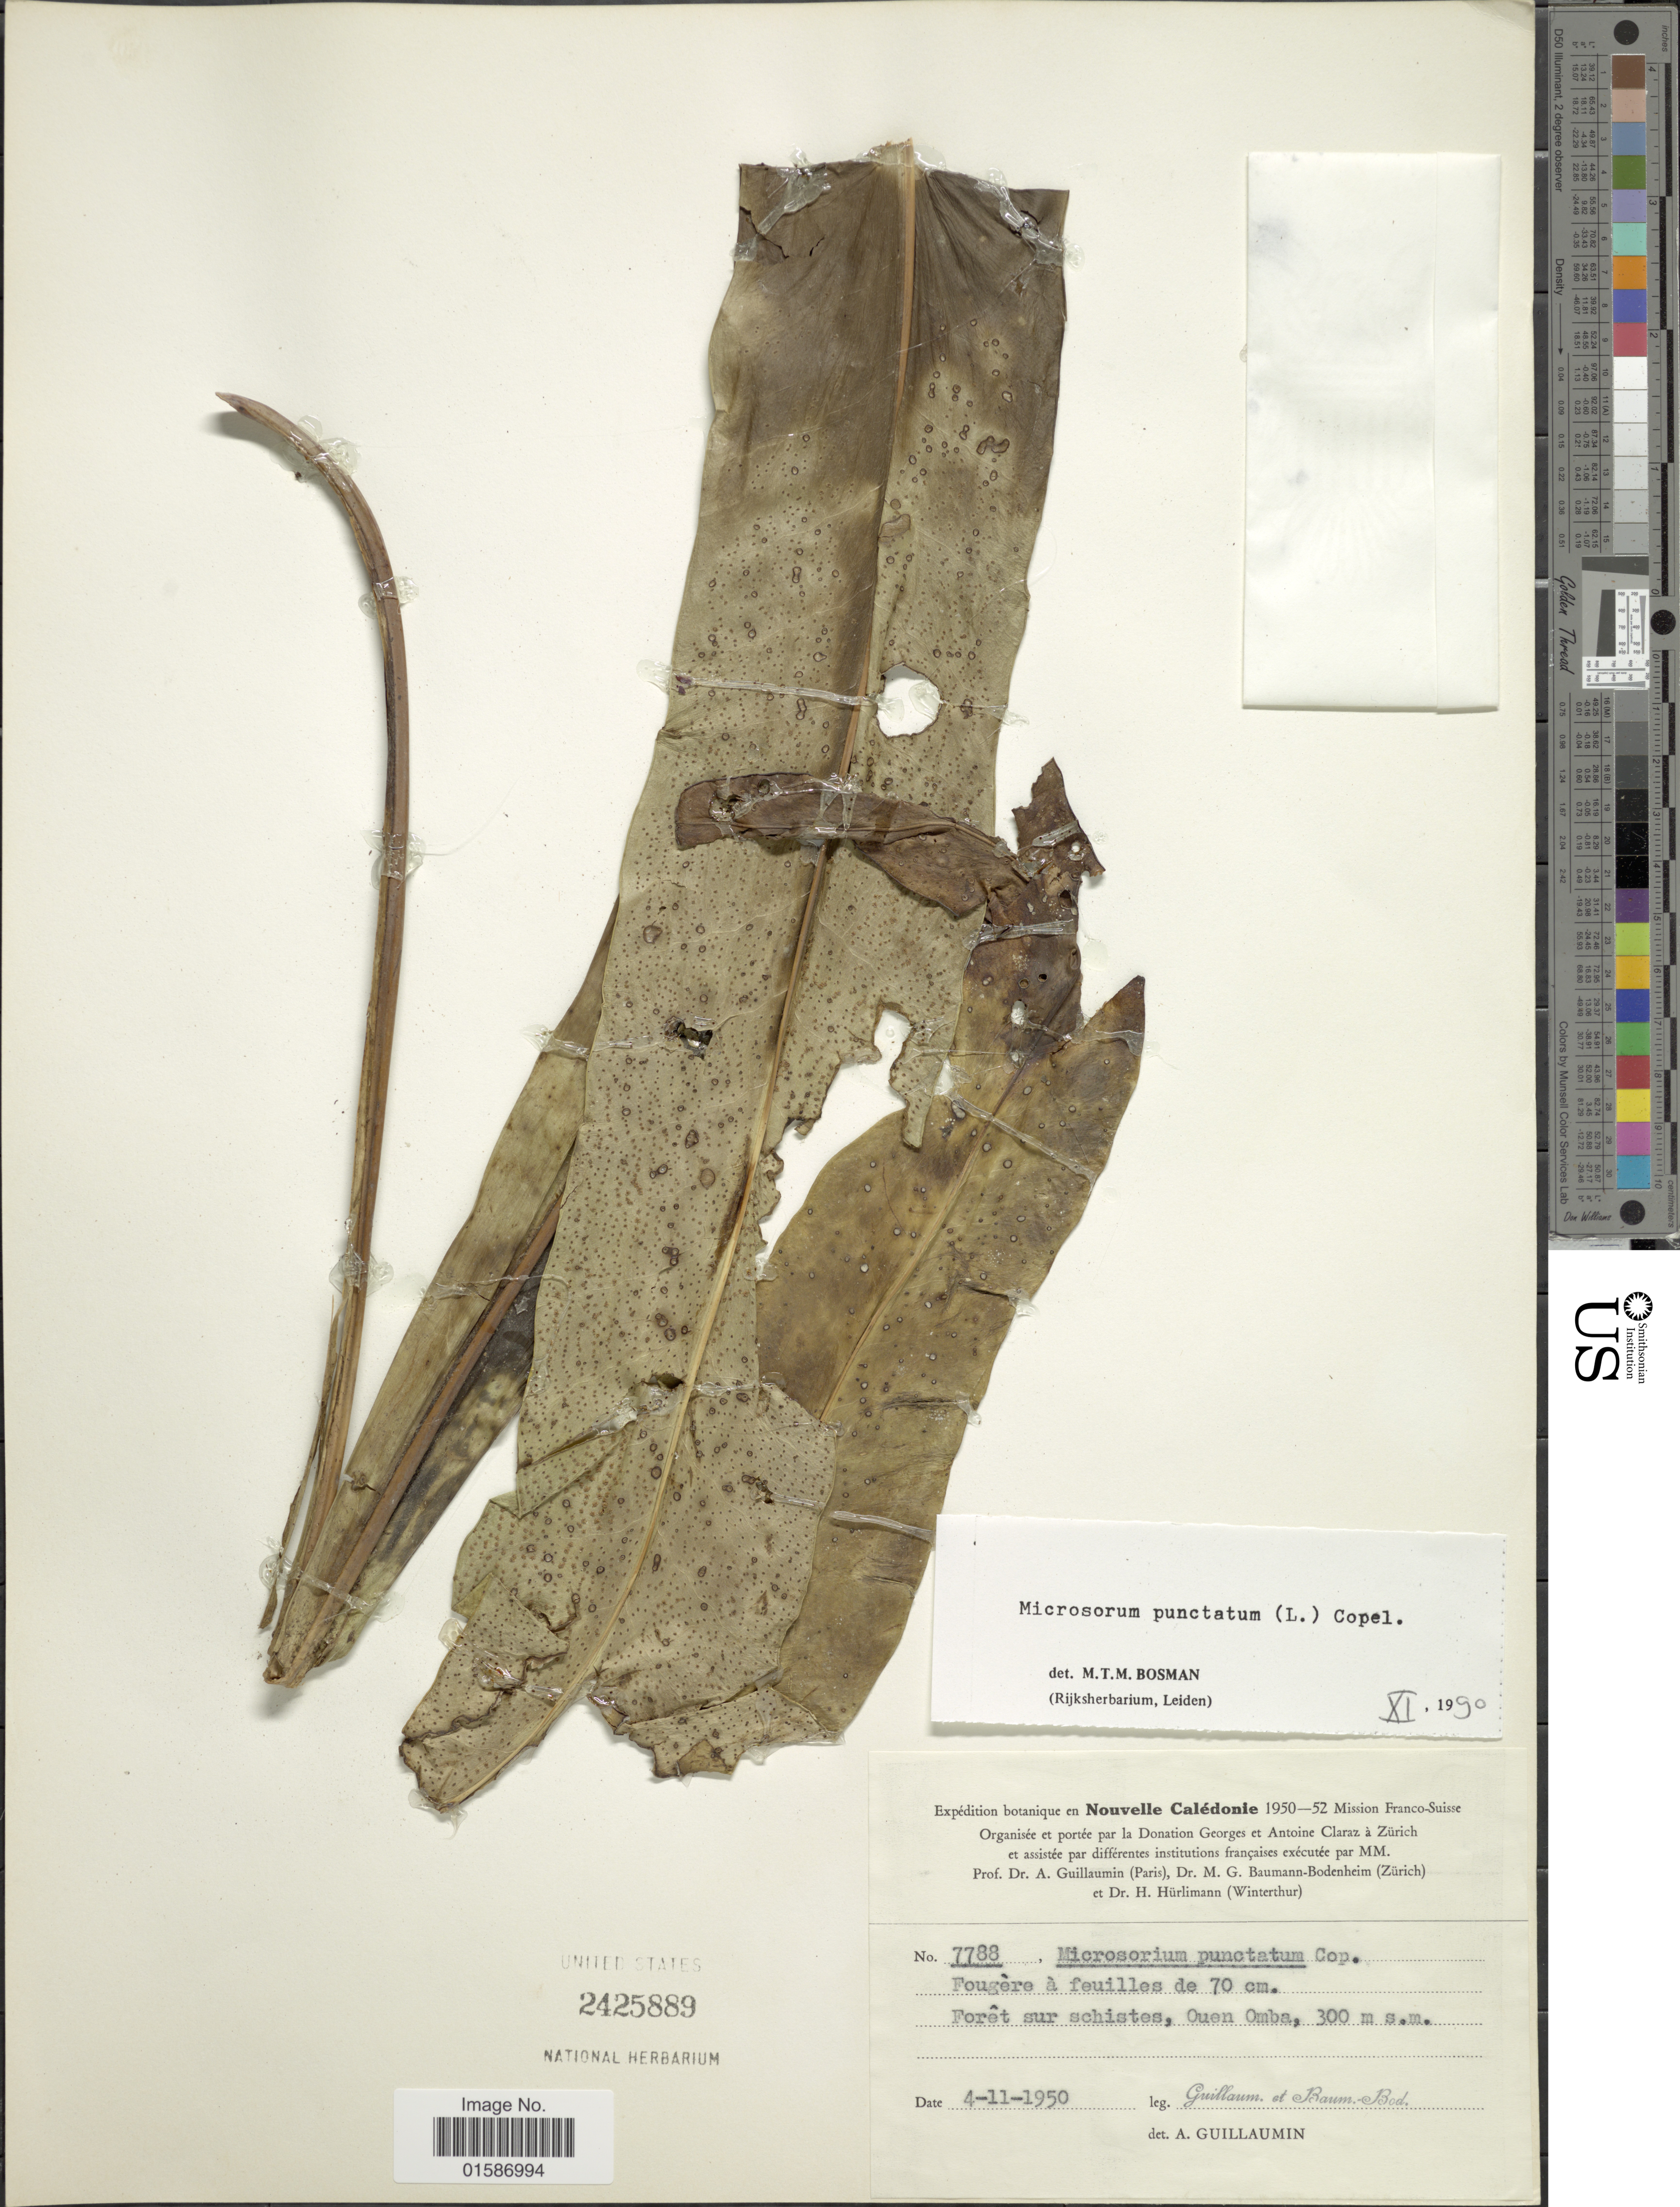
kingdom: Plantae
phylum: Tracheophyta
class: Polypodiopsida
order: Polypodiales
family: Polypodiaceae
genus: Microsorum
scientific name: Microsorum punctatum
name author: (L.) Copel.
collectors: A. Guillaumin & M. G. Baumann-Bodenheim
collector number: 7788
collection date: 1950-11-04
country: New Caledonia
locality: Fougère à feuilles de 70 cm. Forêt sur schistes, Ouen Omba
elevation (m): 300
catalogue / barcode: US 2425889